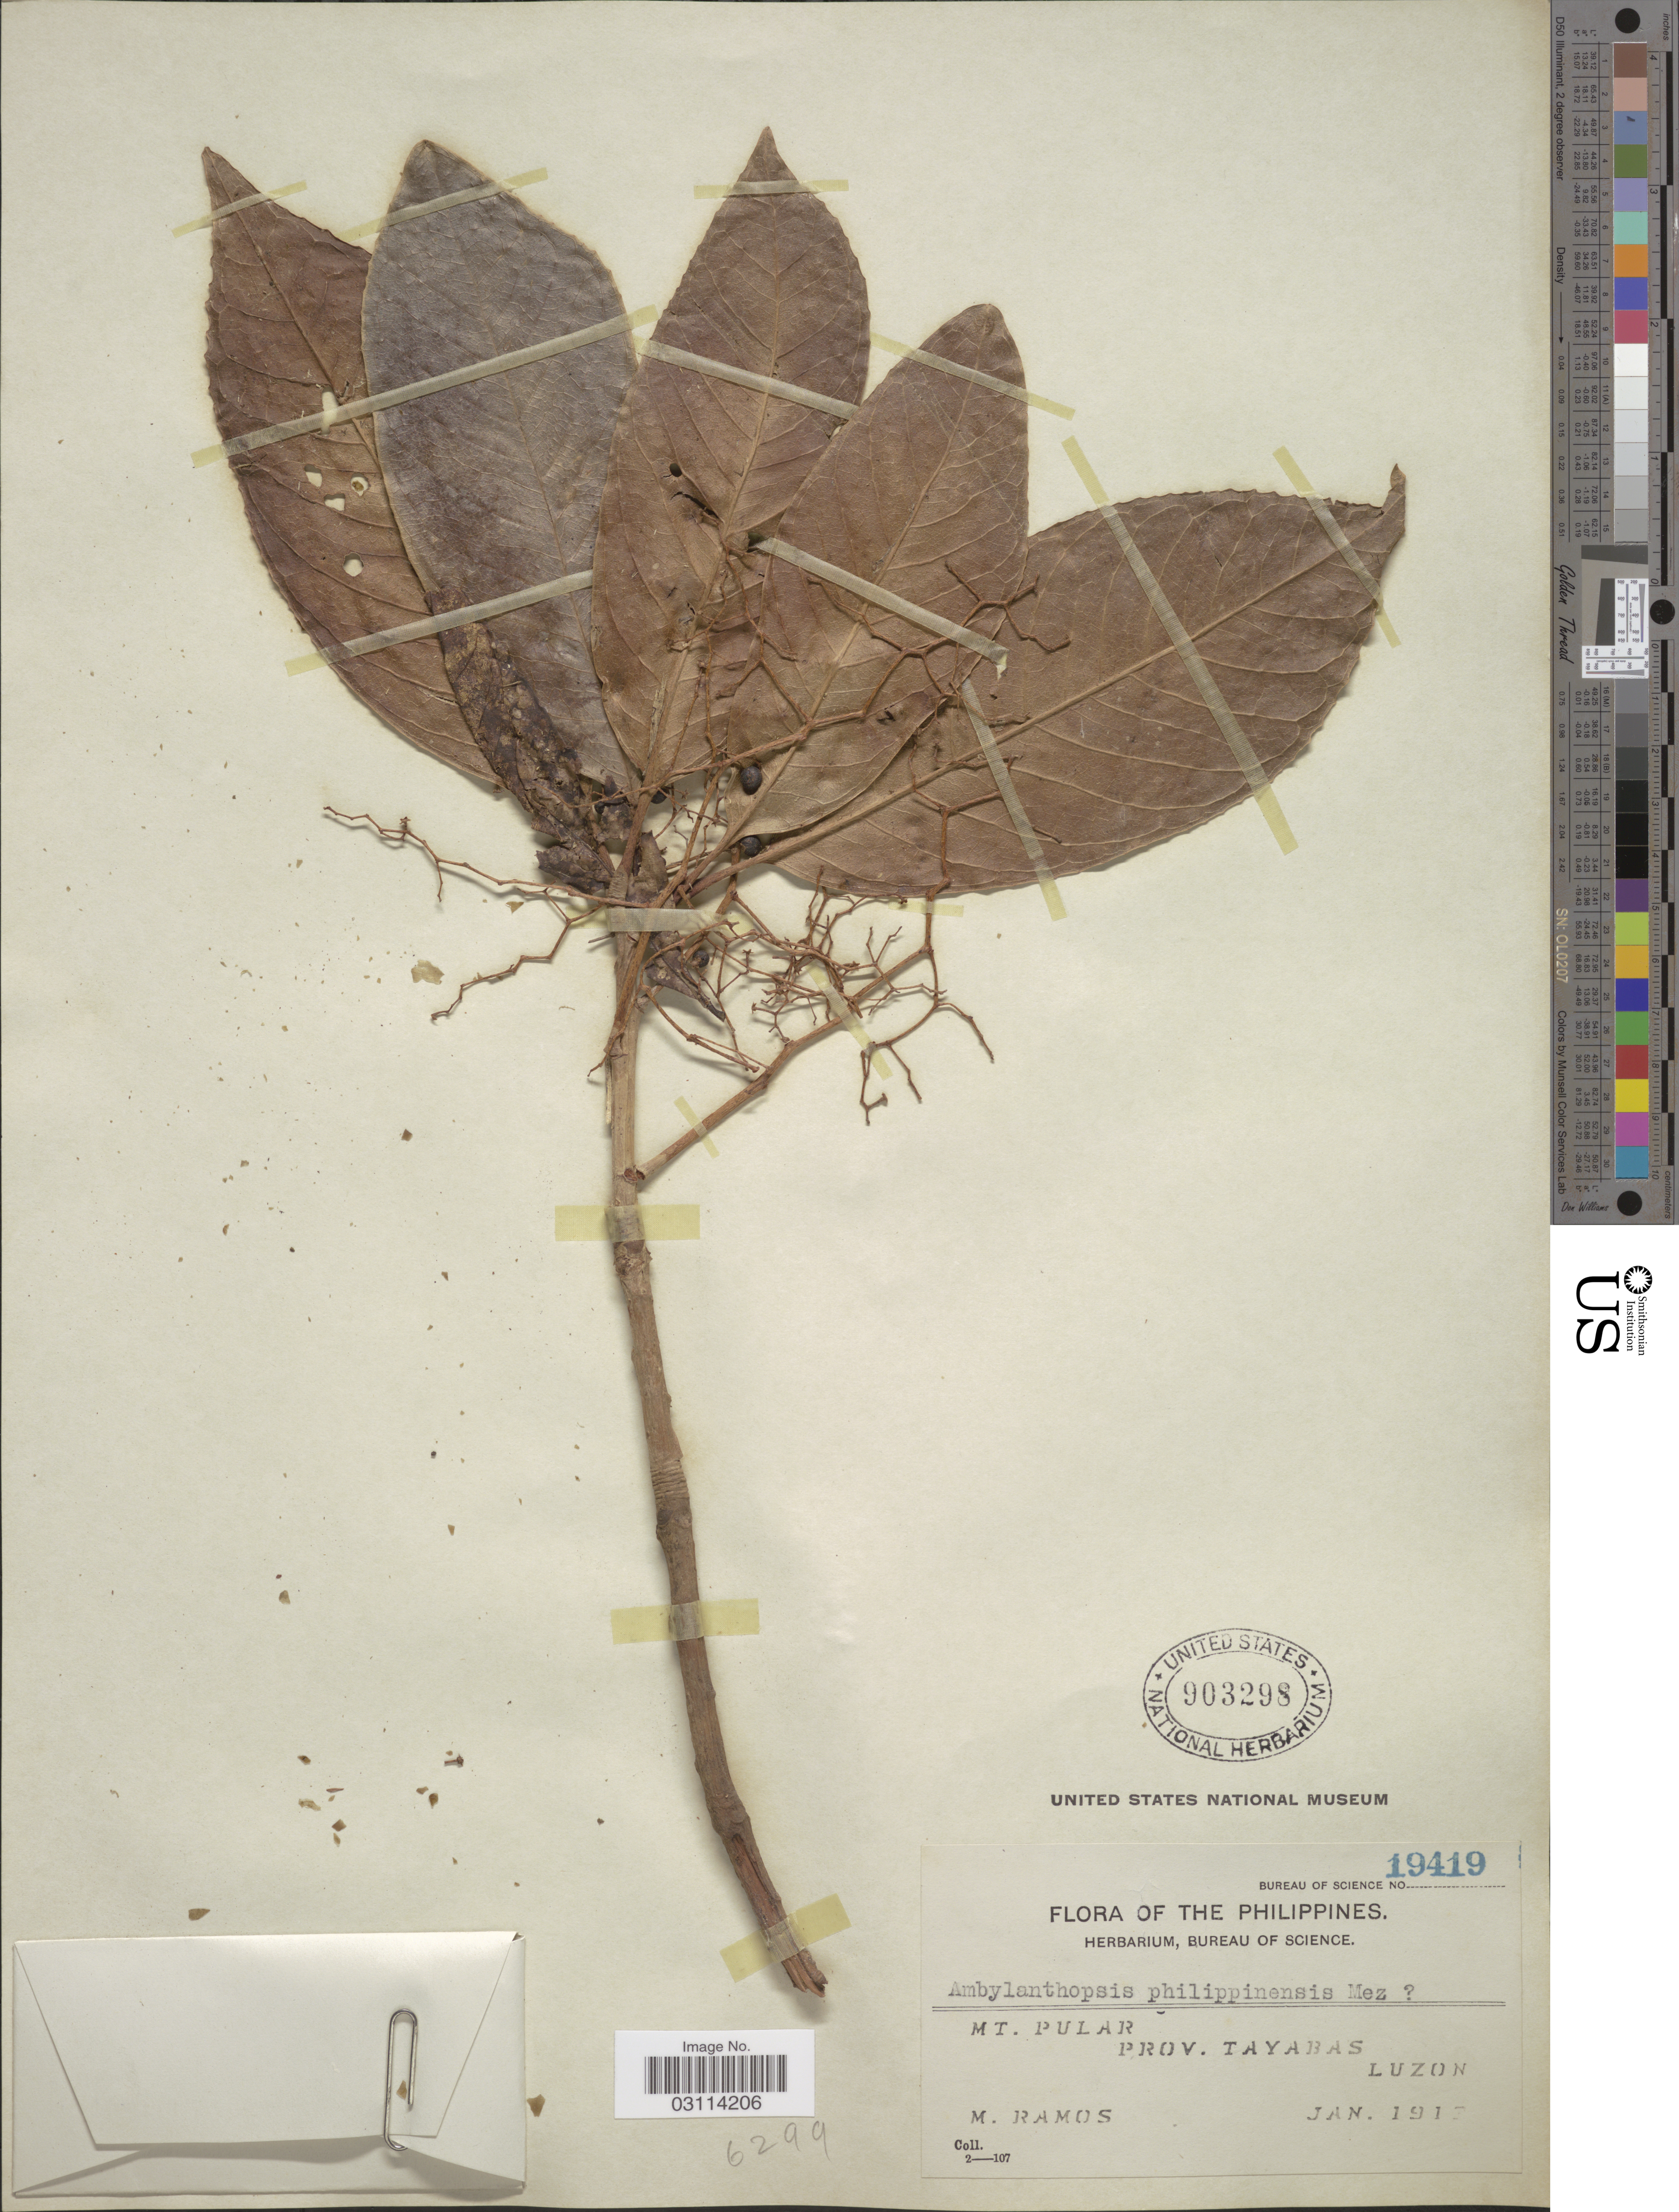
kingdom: Plantae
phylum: Tracheophyta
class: Magnoliopsida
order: Ericales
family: Primulaceae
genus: Discocalyx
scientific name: Discocalyx psychotrioides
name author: Elmer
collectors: M. Ramos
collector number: Bureau of Science 19419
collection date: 1917-01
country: Philippines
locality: Mt. Pular, Prov. Tayabas, Luzon.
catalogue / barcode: US 903298